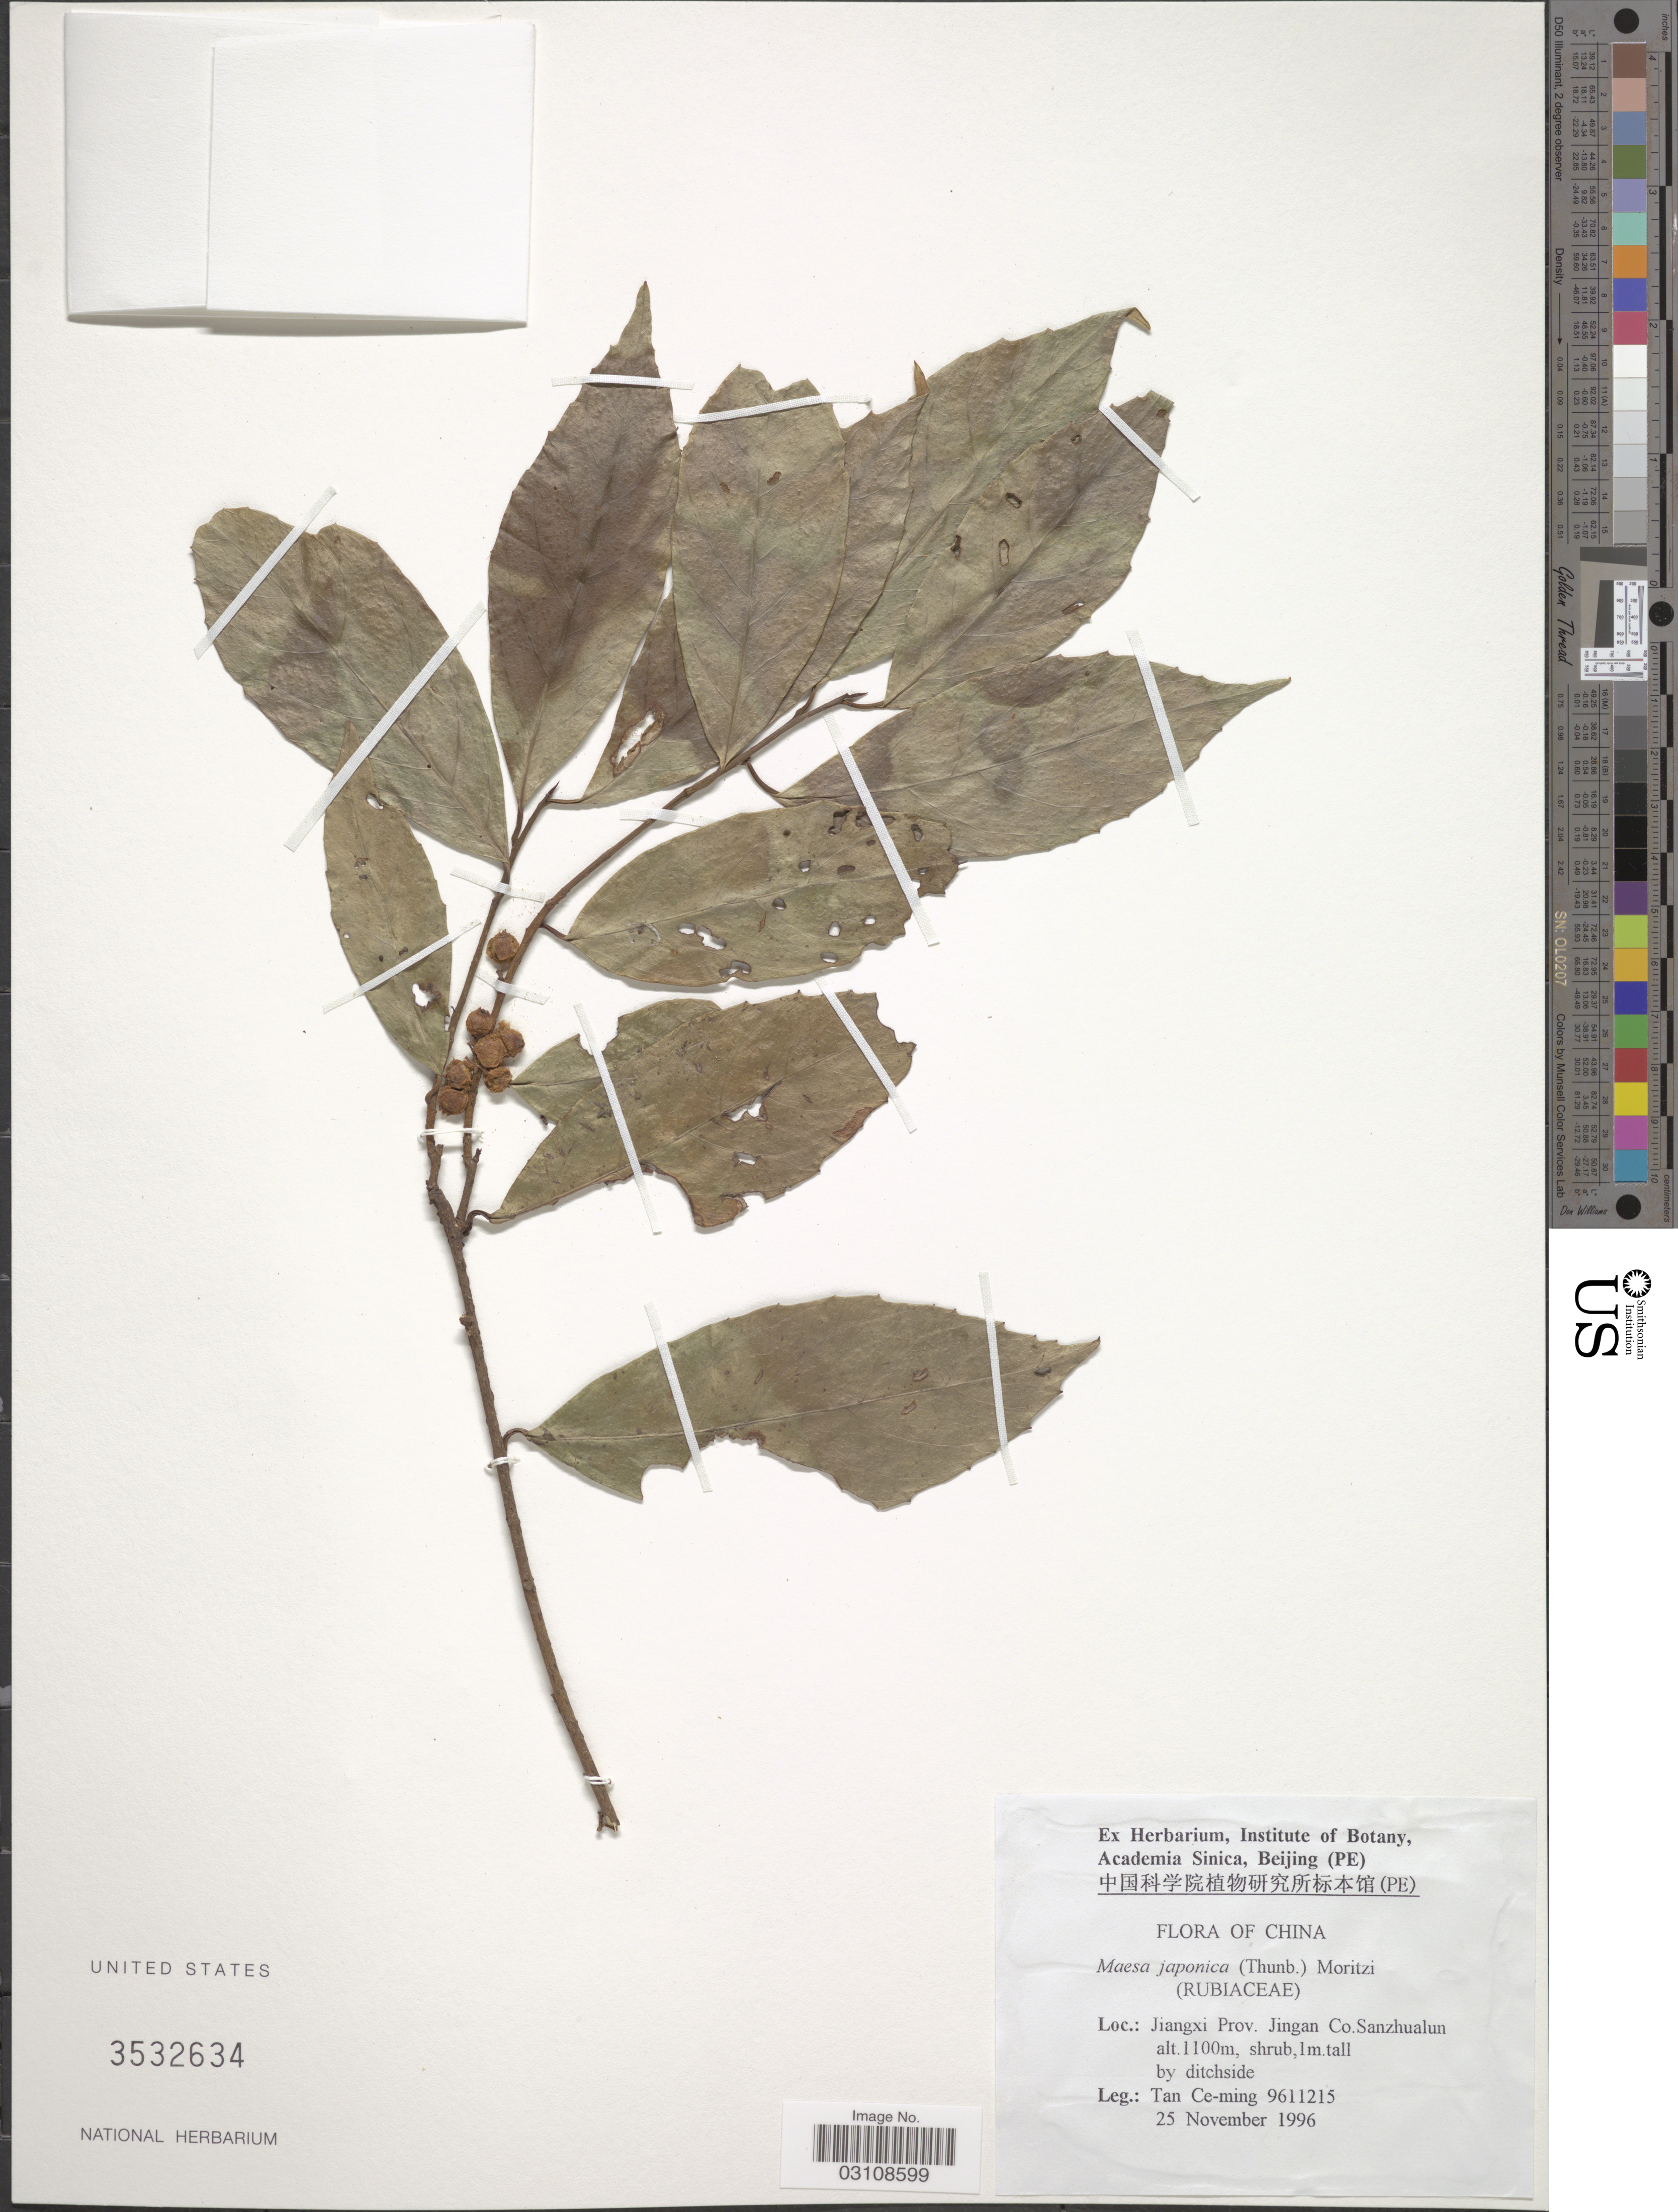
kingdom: Plantae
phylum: Tracheophyta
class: Magnoliopsida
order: Ericales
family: Primulaceae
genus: Maesa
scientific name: Maesa japonica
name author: Merr.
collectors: T. Ce-ming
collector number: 9611215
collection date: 1996-11-25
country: China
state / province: Jiangxi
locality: Jingan Co. Sanzhualun.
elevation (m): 1100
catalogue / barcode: US 3532634